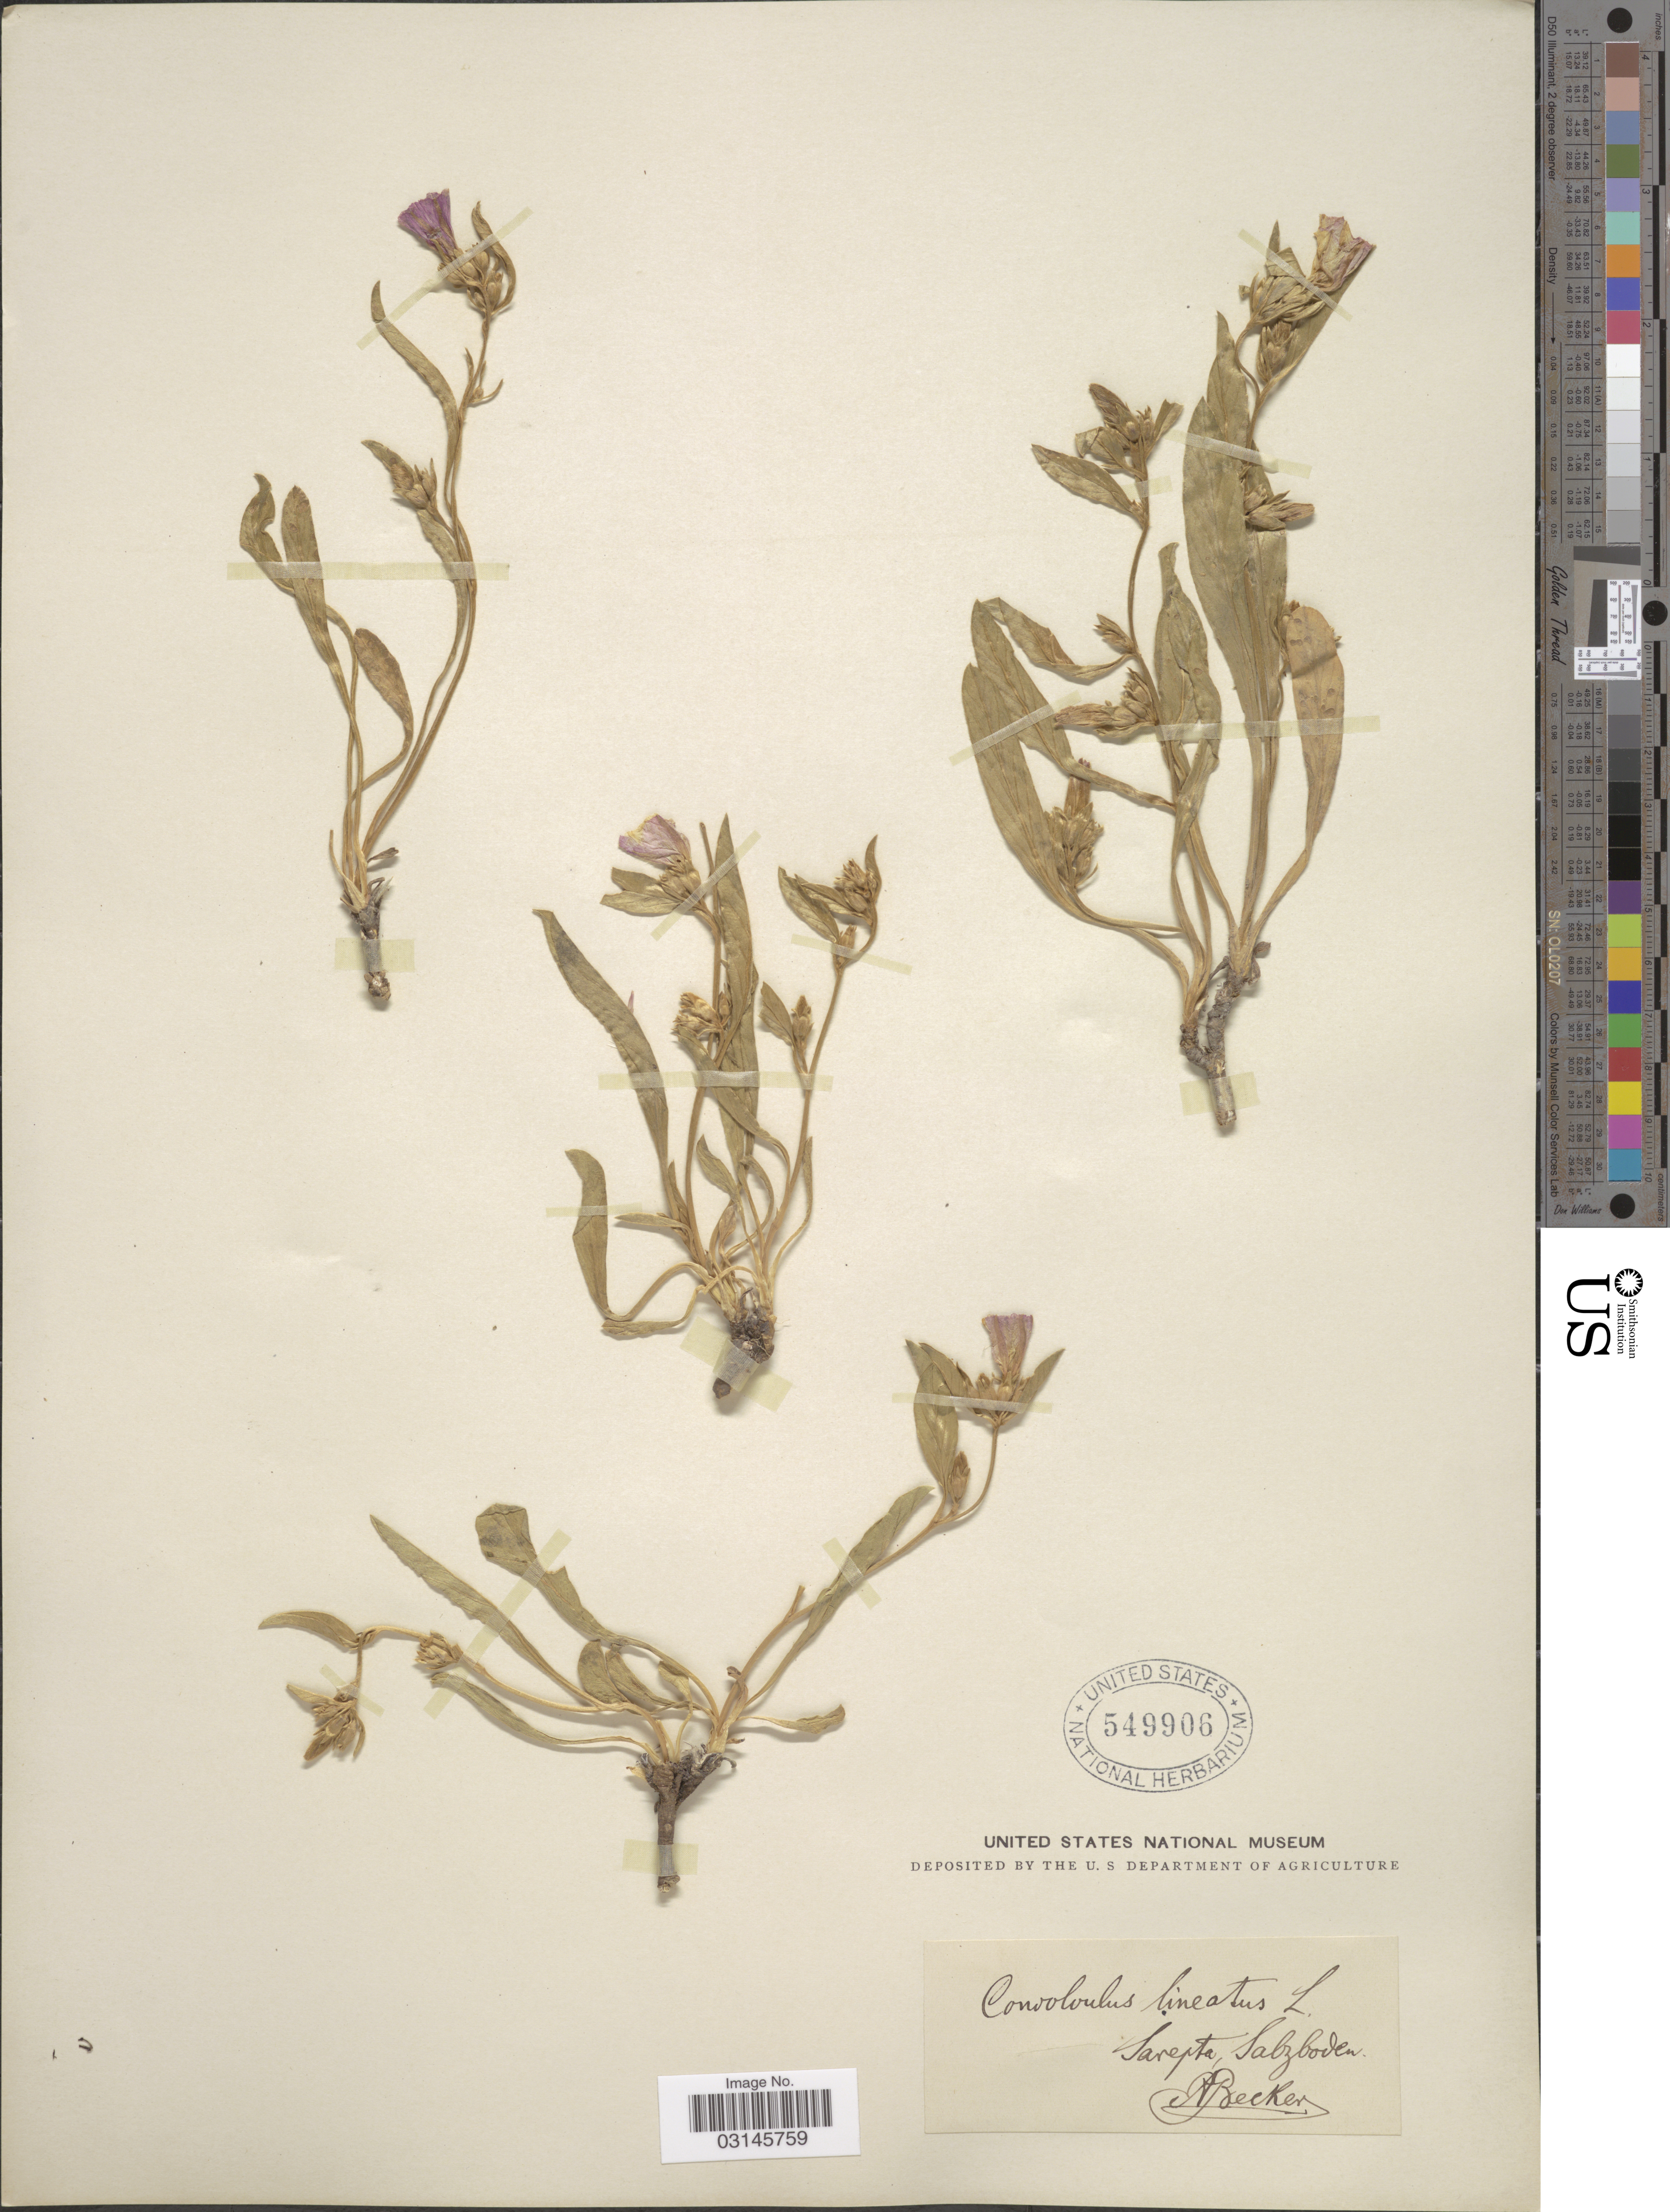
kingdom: Plantae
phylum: Tracheophyta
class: Magnoliopsida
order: Solanales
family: Convolvulaceae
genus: Convolvulus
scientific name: Convolvulus lineatus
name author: L.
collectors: A. Becker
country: Russian Federation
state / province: Volgograd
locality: Sarepta, Salzboden.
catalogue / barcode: US 549906